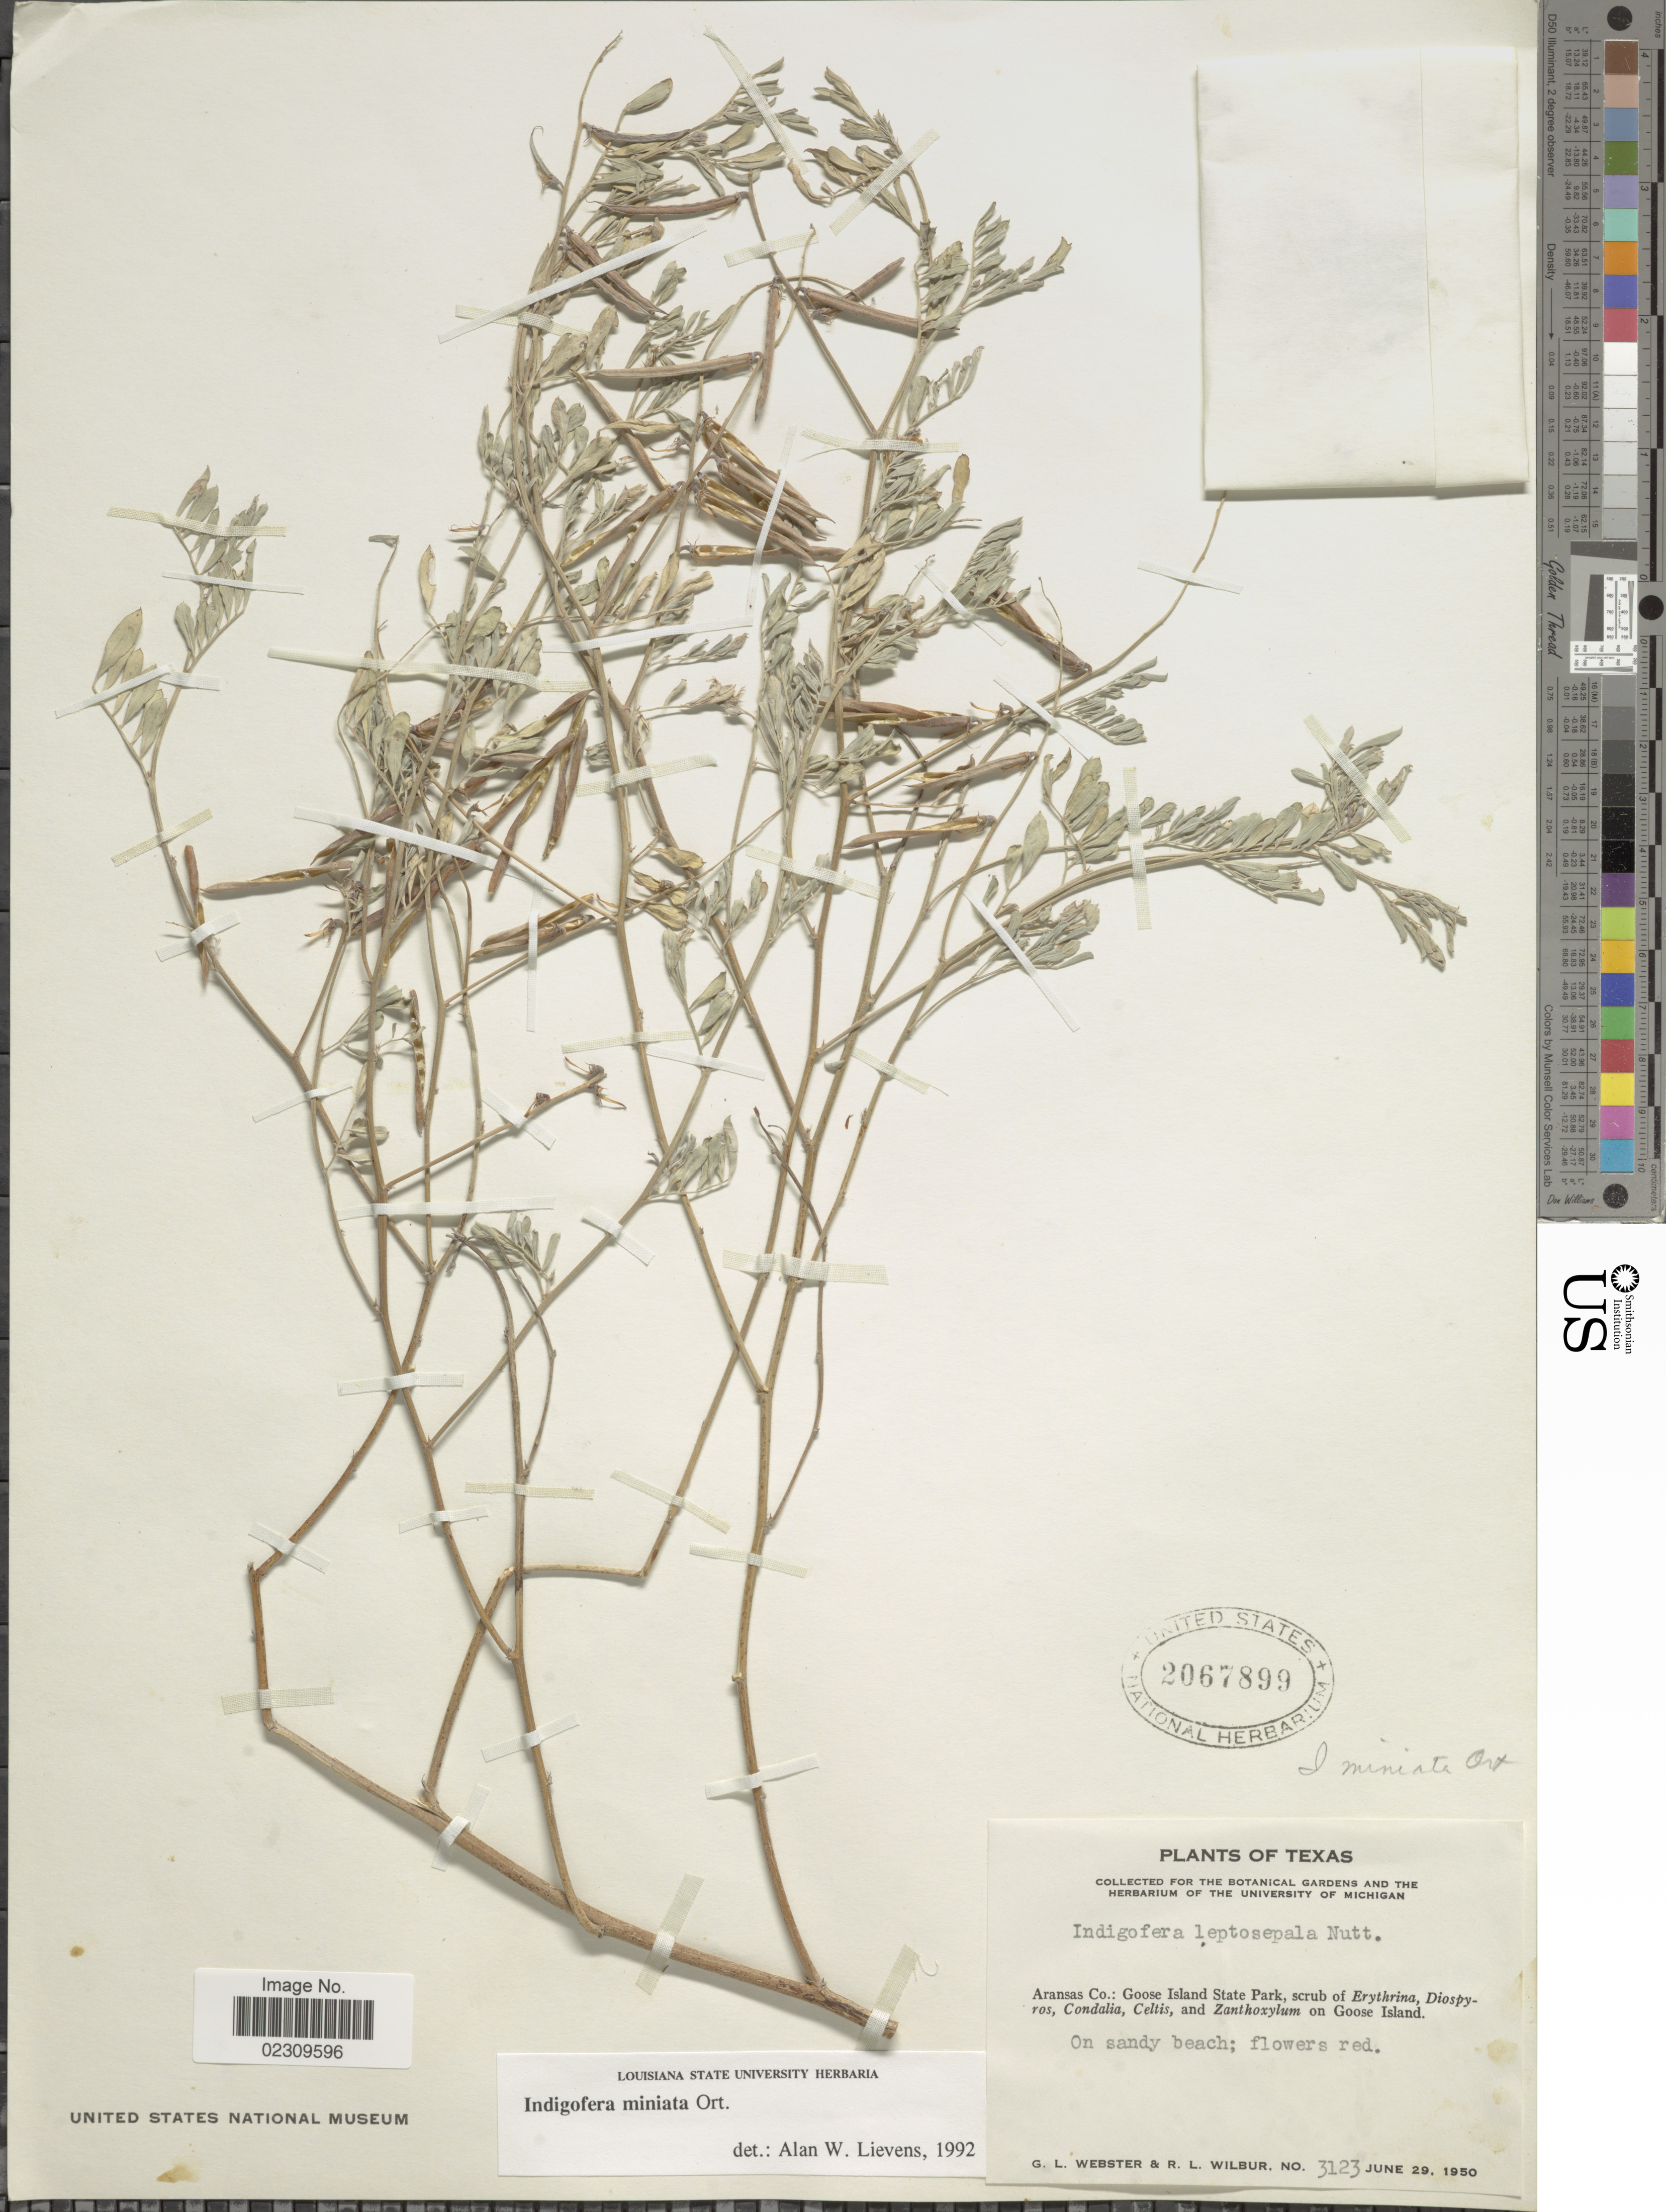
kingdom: Plantae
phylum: Tracheophyta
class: Magnoliopsida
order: Fabales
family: Fabaceae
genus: Indigofera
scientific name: Indigofera miniata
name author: Orteg.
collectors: G. L. Webster & R. L. Wilbur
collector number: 3123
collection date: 1950-06-29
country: United States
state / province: Texas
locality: Aransas Co.: Goose Island State Park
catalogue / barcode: US 2067899